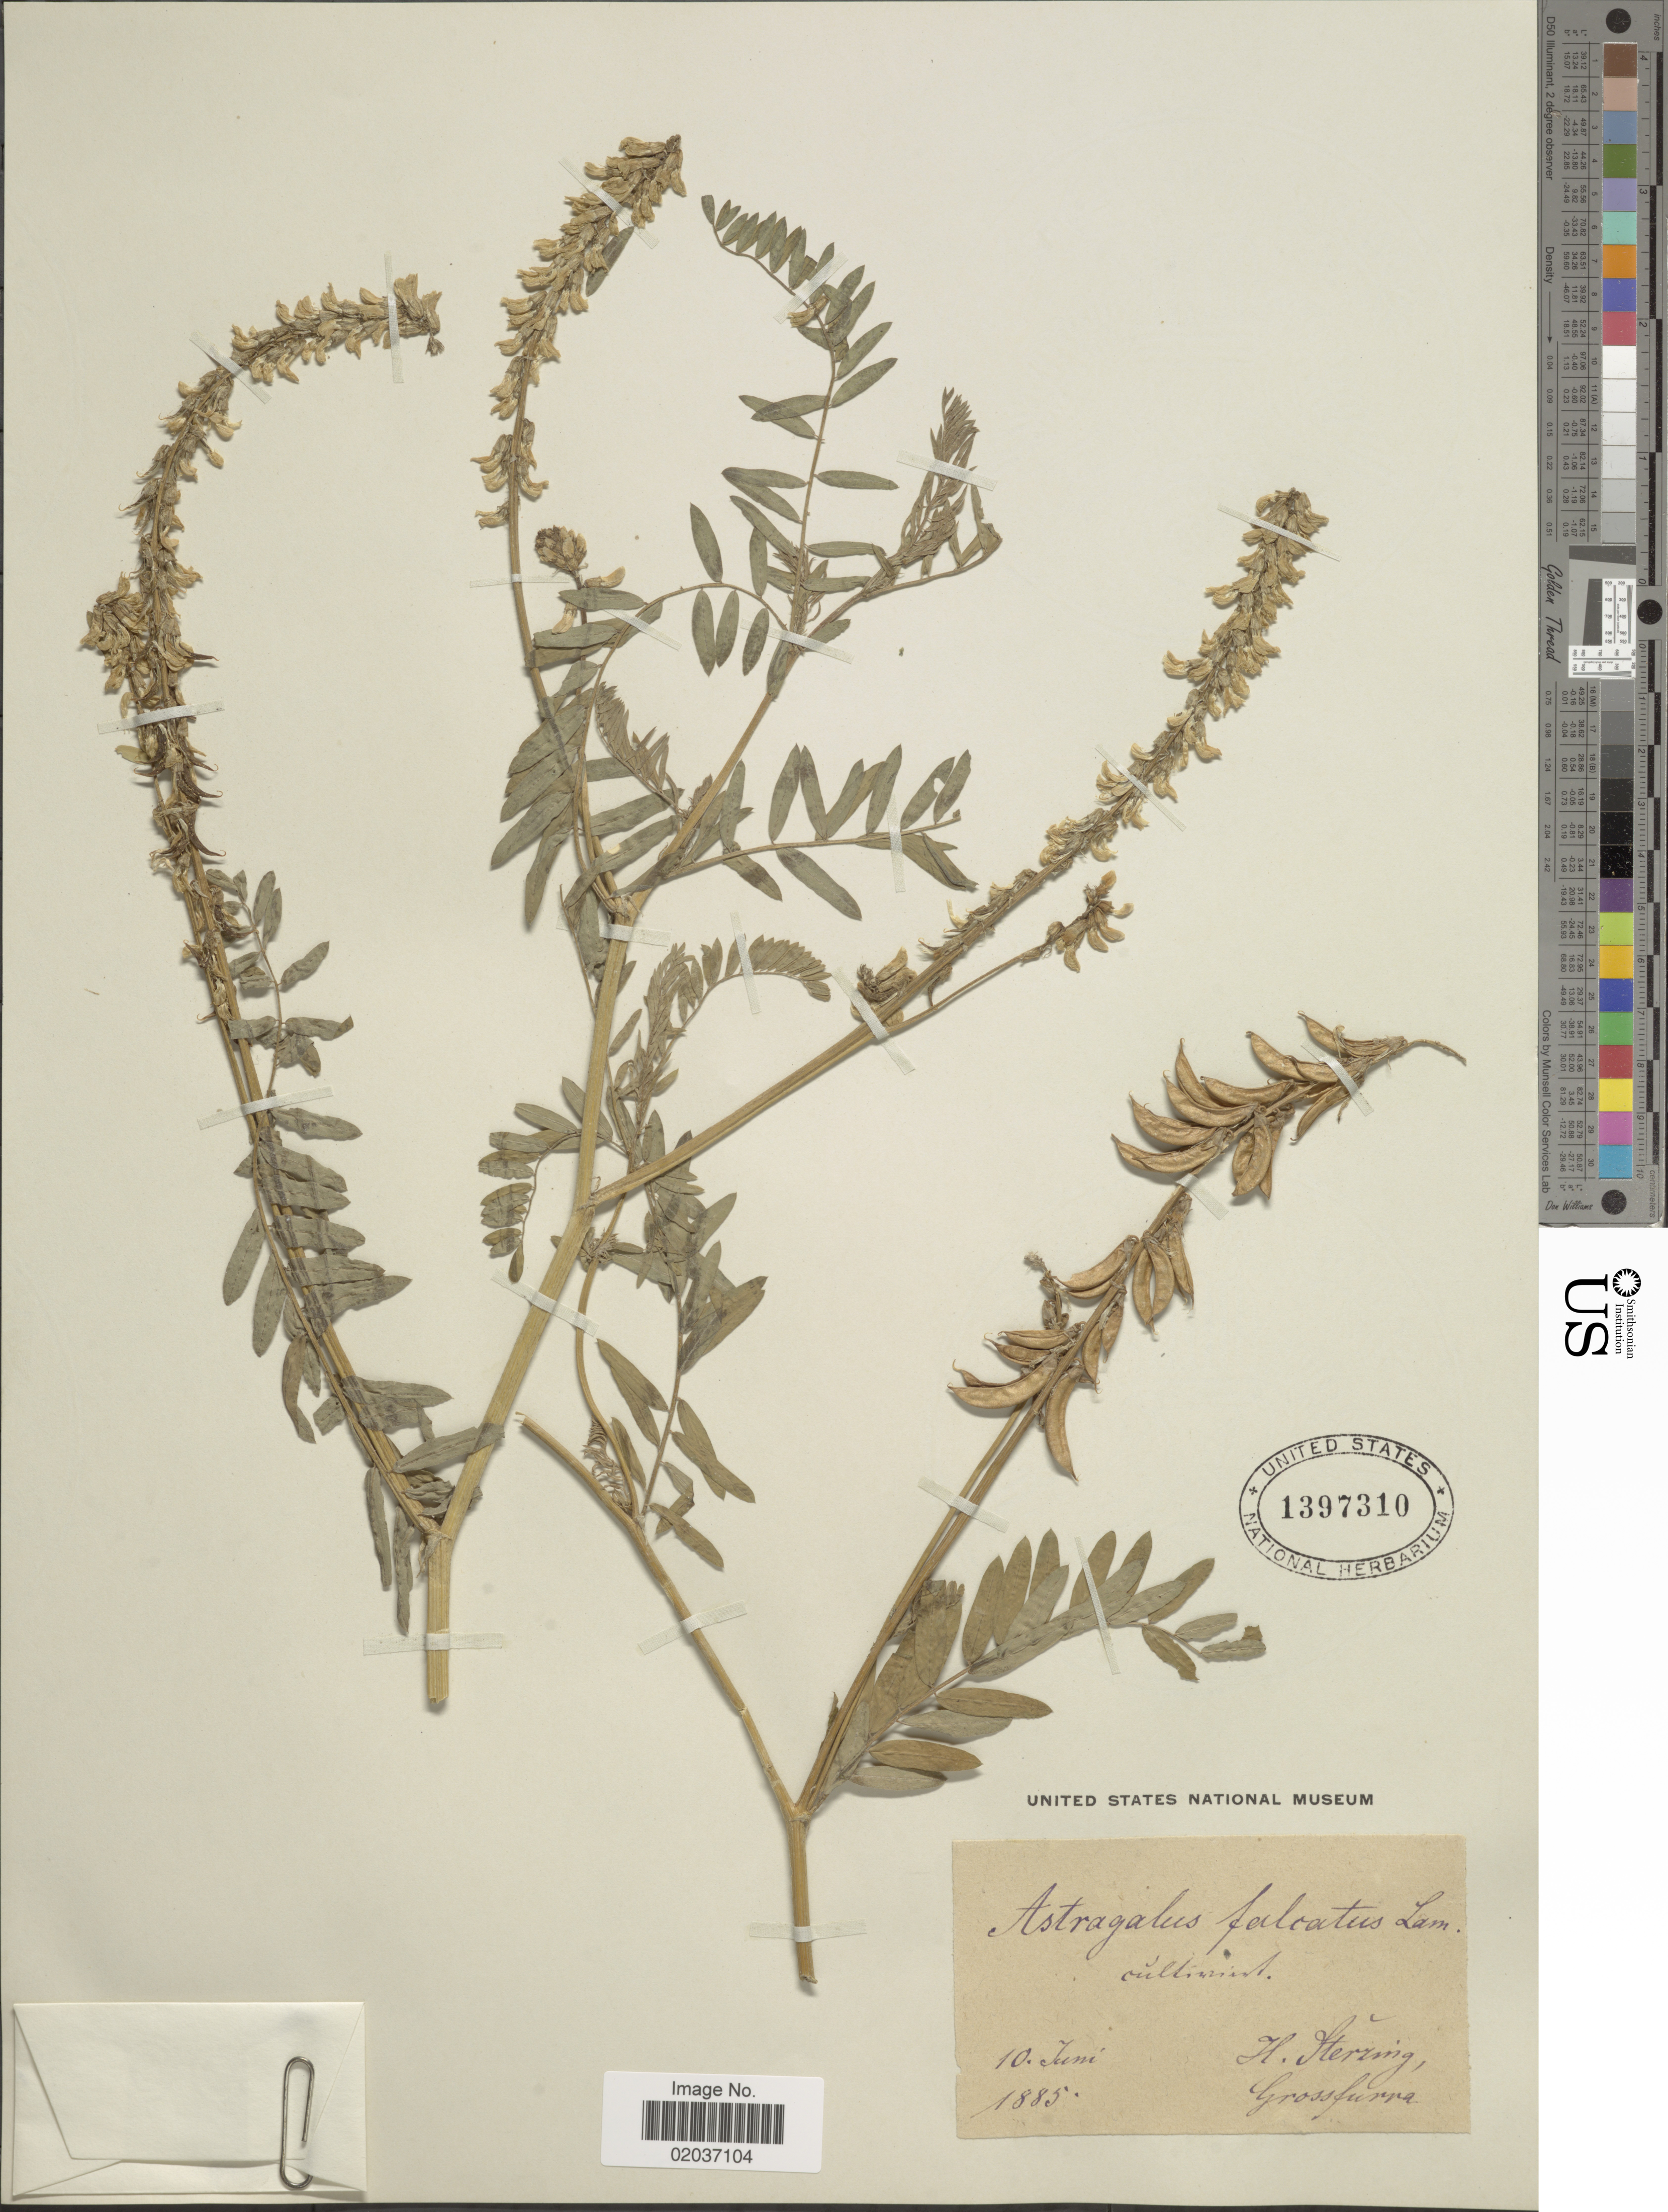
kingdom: Plantae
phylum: Tracheophyta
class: Magnoliopsida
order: Fabales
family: Fabaceae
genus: Astragalus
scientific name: Astragalus falcatus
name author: Lam.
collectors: H. Stering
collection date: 1885-06-10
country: Germany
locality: Grossfurra.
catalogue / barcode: US 1397310